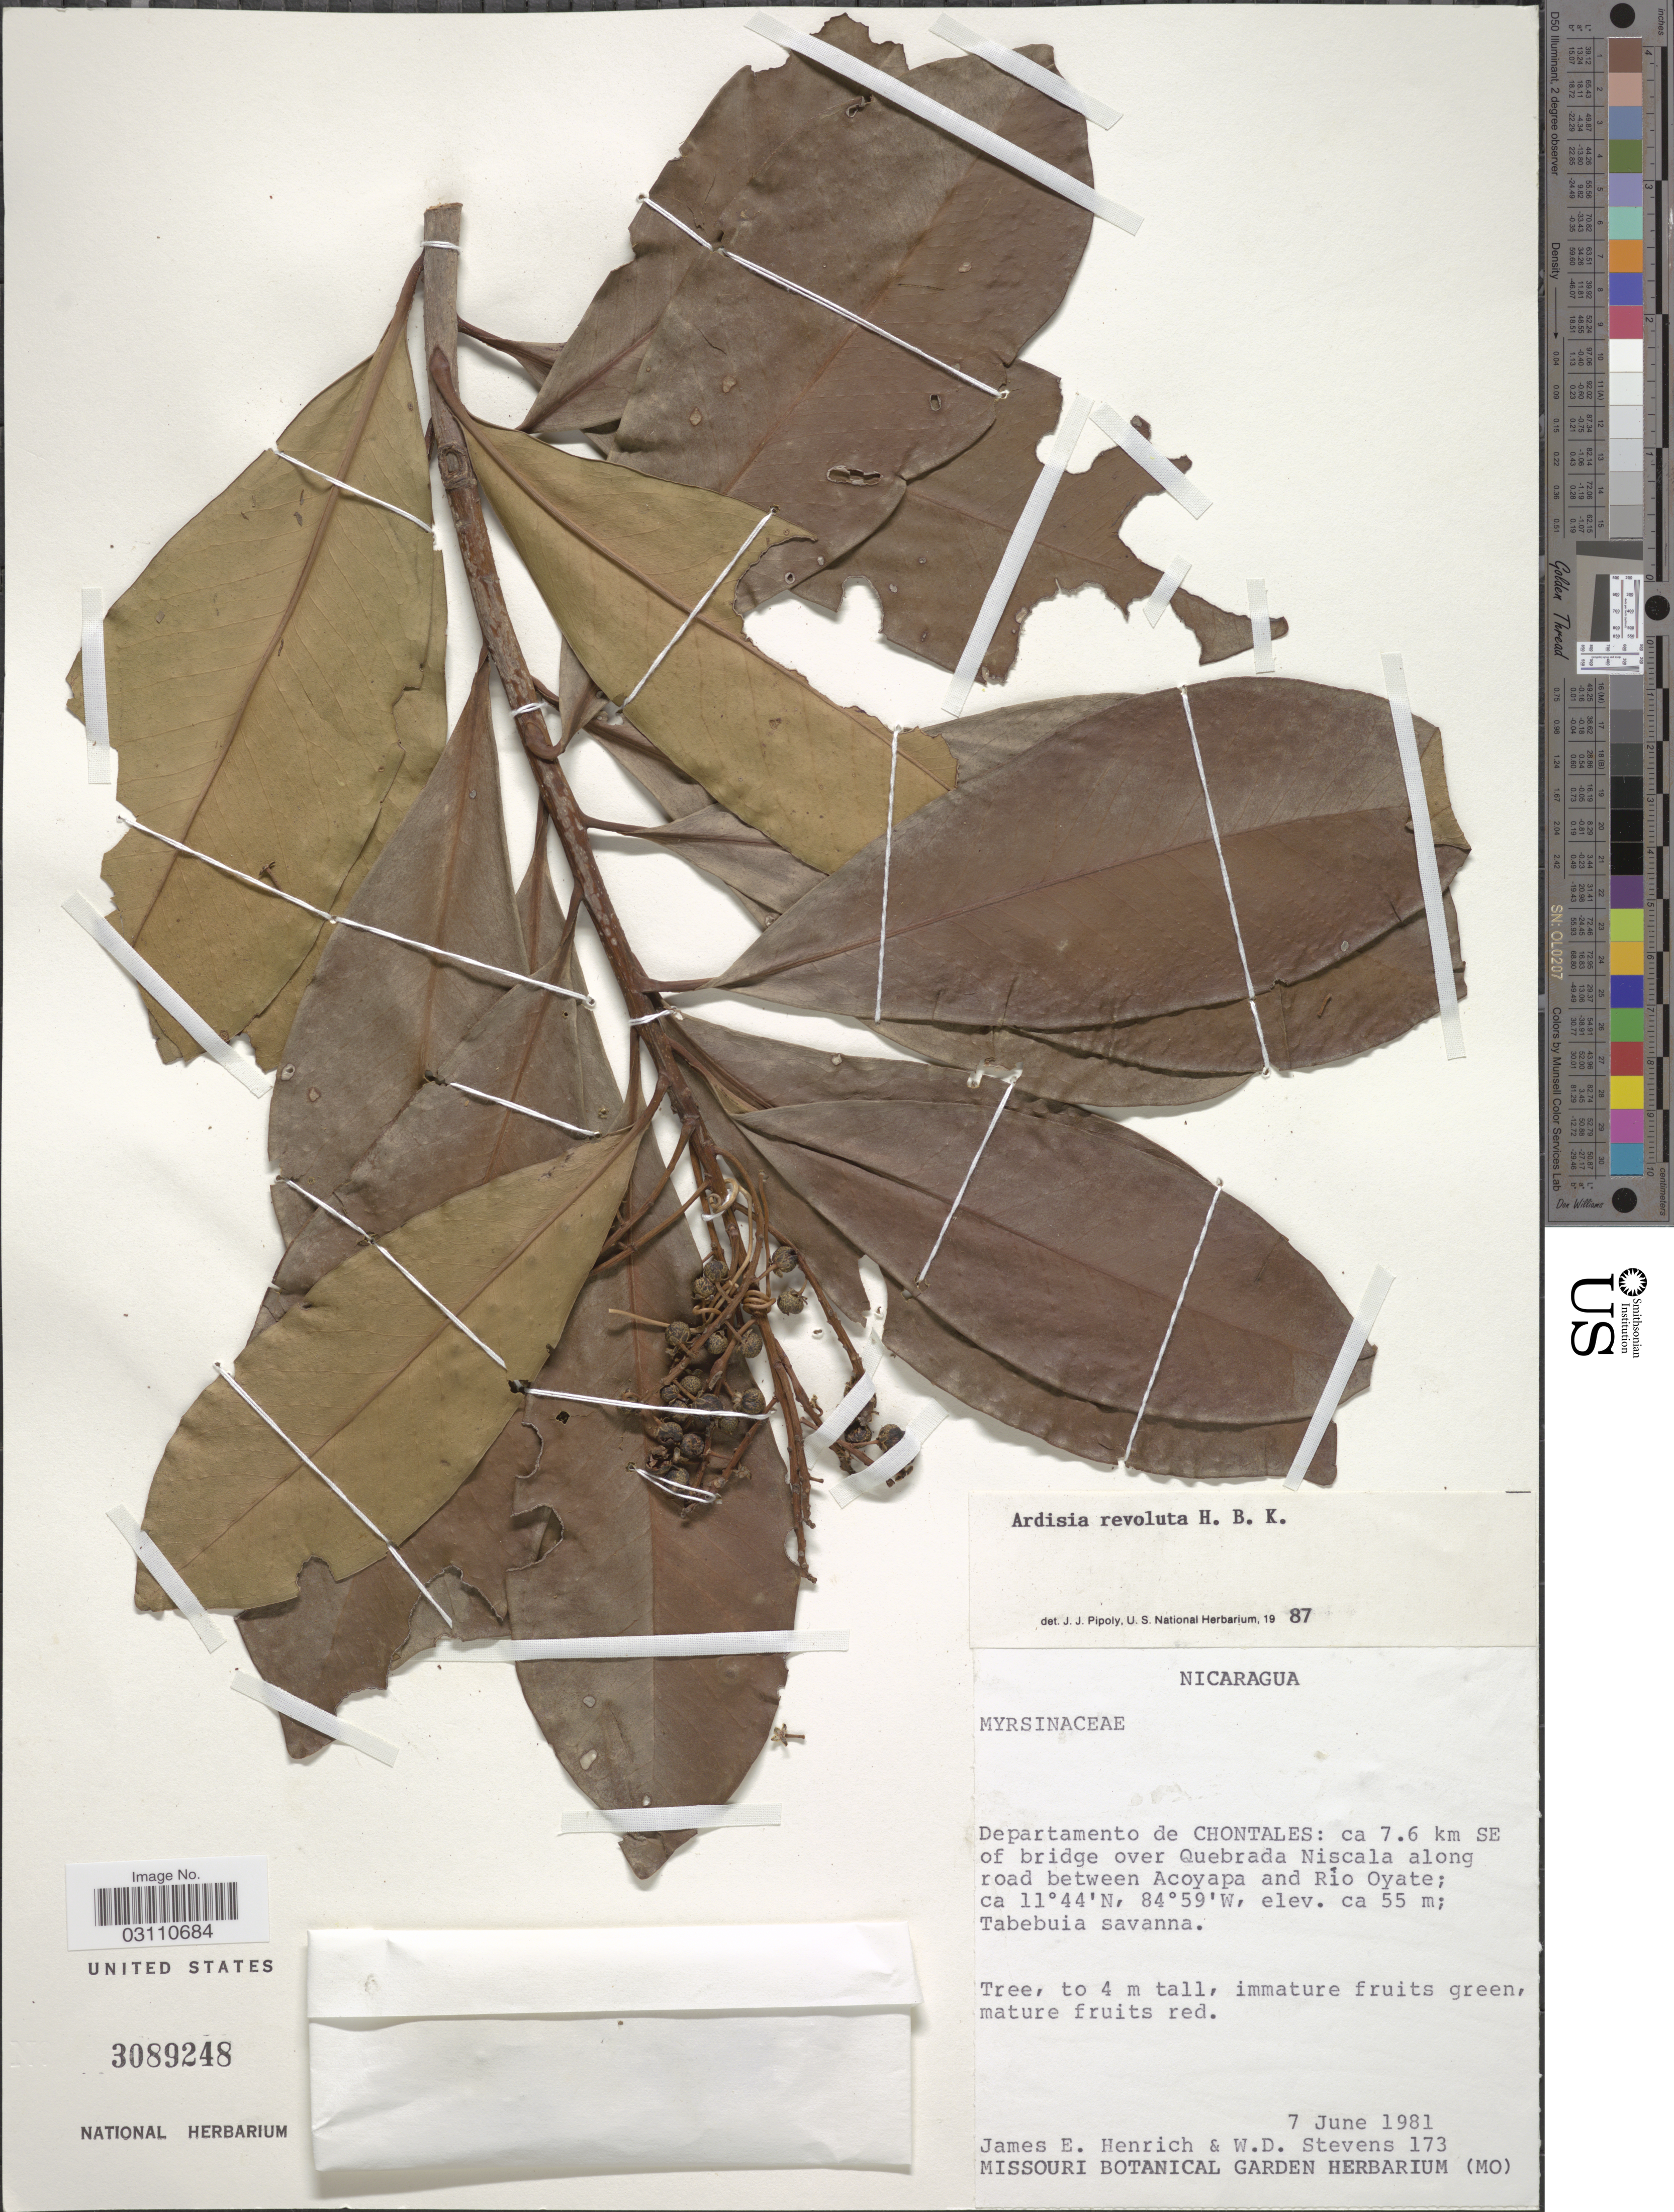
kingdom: Plantae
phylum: Tracheophyta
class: Magnoliopsida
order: Ericales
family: Primulaceae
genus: Ardisia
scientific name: Ardisia revoluta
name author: Kunth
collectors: J. E. Henrich & W. D. Stevens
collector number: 173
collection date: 1981-06-07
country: Nicaragua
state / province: Chontales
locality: Departamento de Chontales: ca 7.6 km SE of bridge over Quebrada Niscala along road between Acoyapa and Río Oyate.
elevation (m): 55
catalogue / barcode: US 3089248